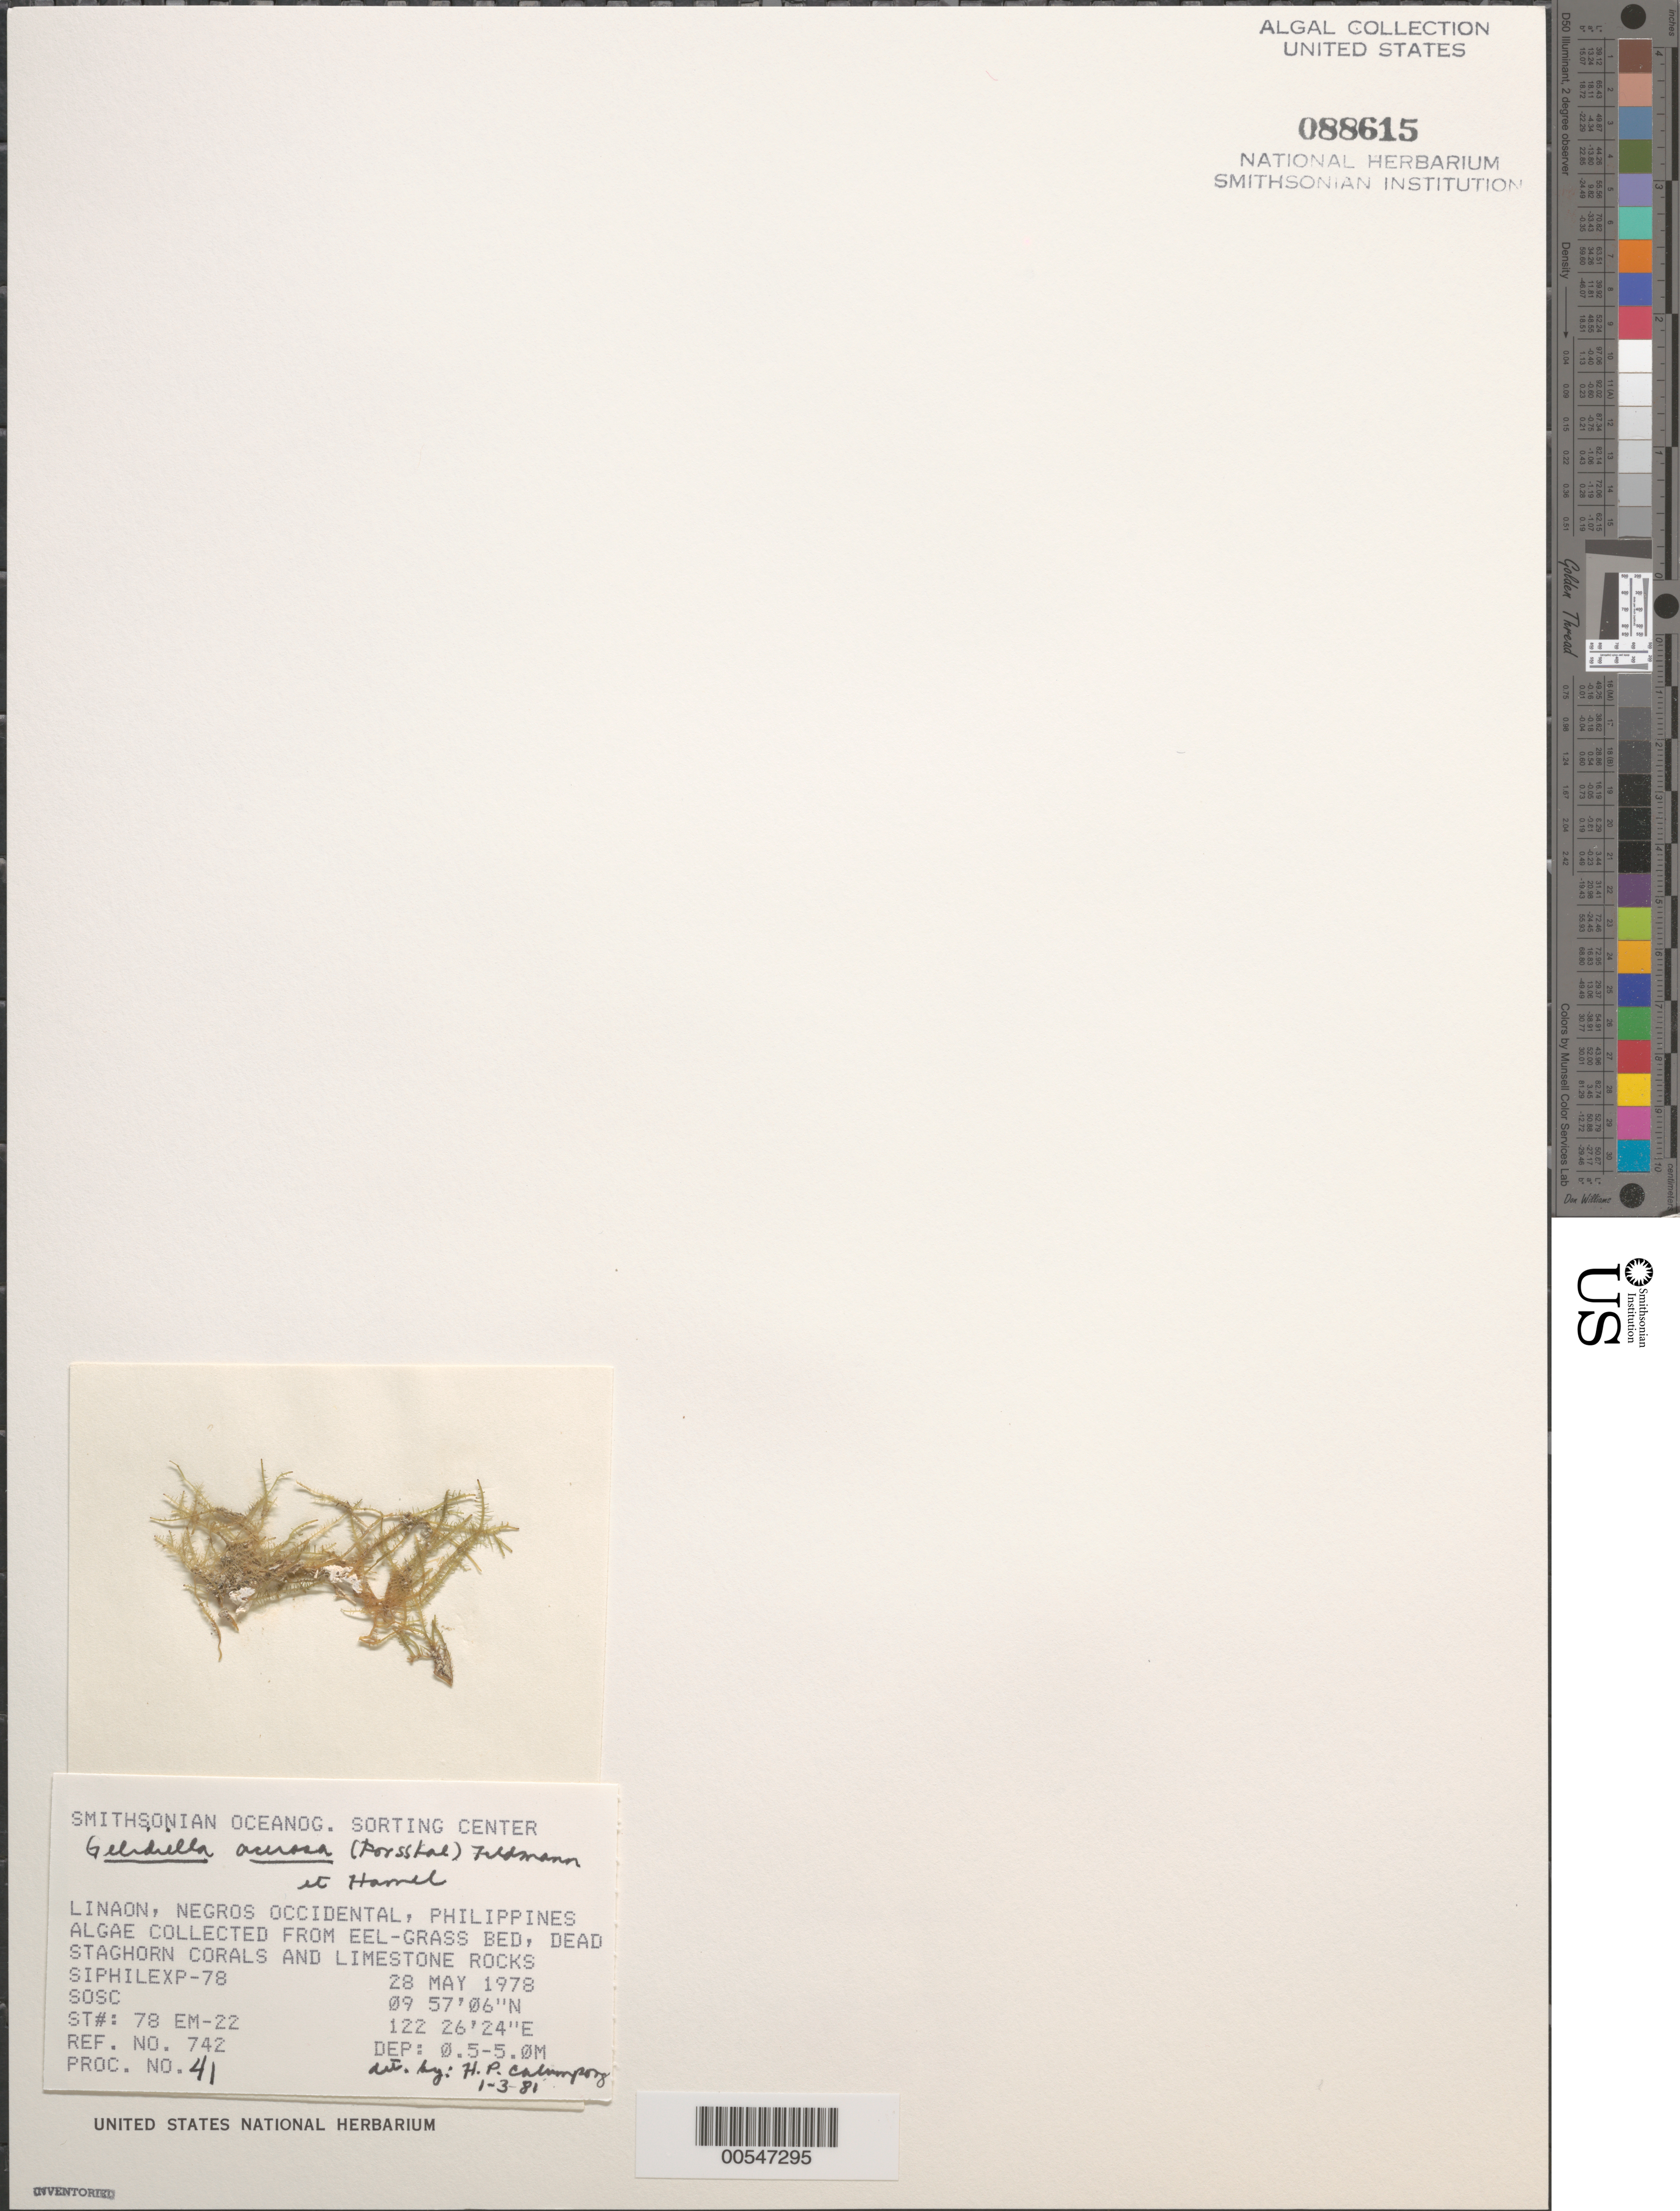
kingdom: Plantae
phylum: Rhodophyta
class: Florideophyceae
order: Gelidiales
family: Gelidiellaceae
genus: Gelidiella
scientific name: Gelidiella acerosa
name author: (Forssk.) Feldmann & G. Hamel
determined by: Calumpong, H. P.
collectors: SOSC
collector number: Station 78 Em-22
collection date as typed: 28 May 1978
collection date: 1978-05-28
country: Philippines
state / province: Western Visayas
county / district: Negros Occidental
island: Negros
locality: Linaon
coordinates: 09 57' 06" N, 122 26' 24" E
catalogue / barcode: US 88615